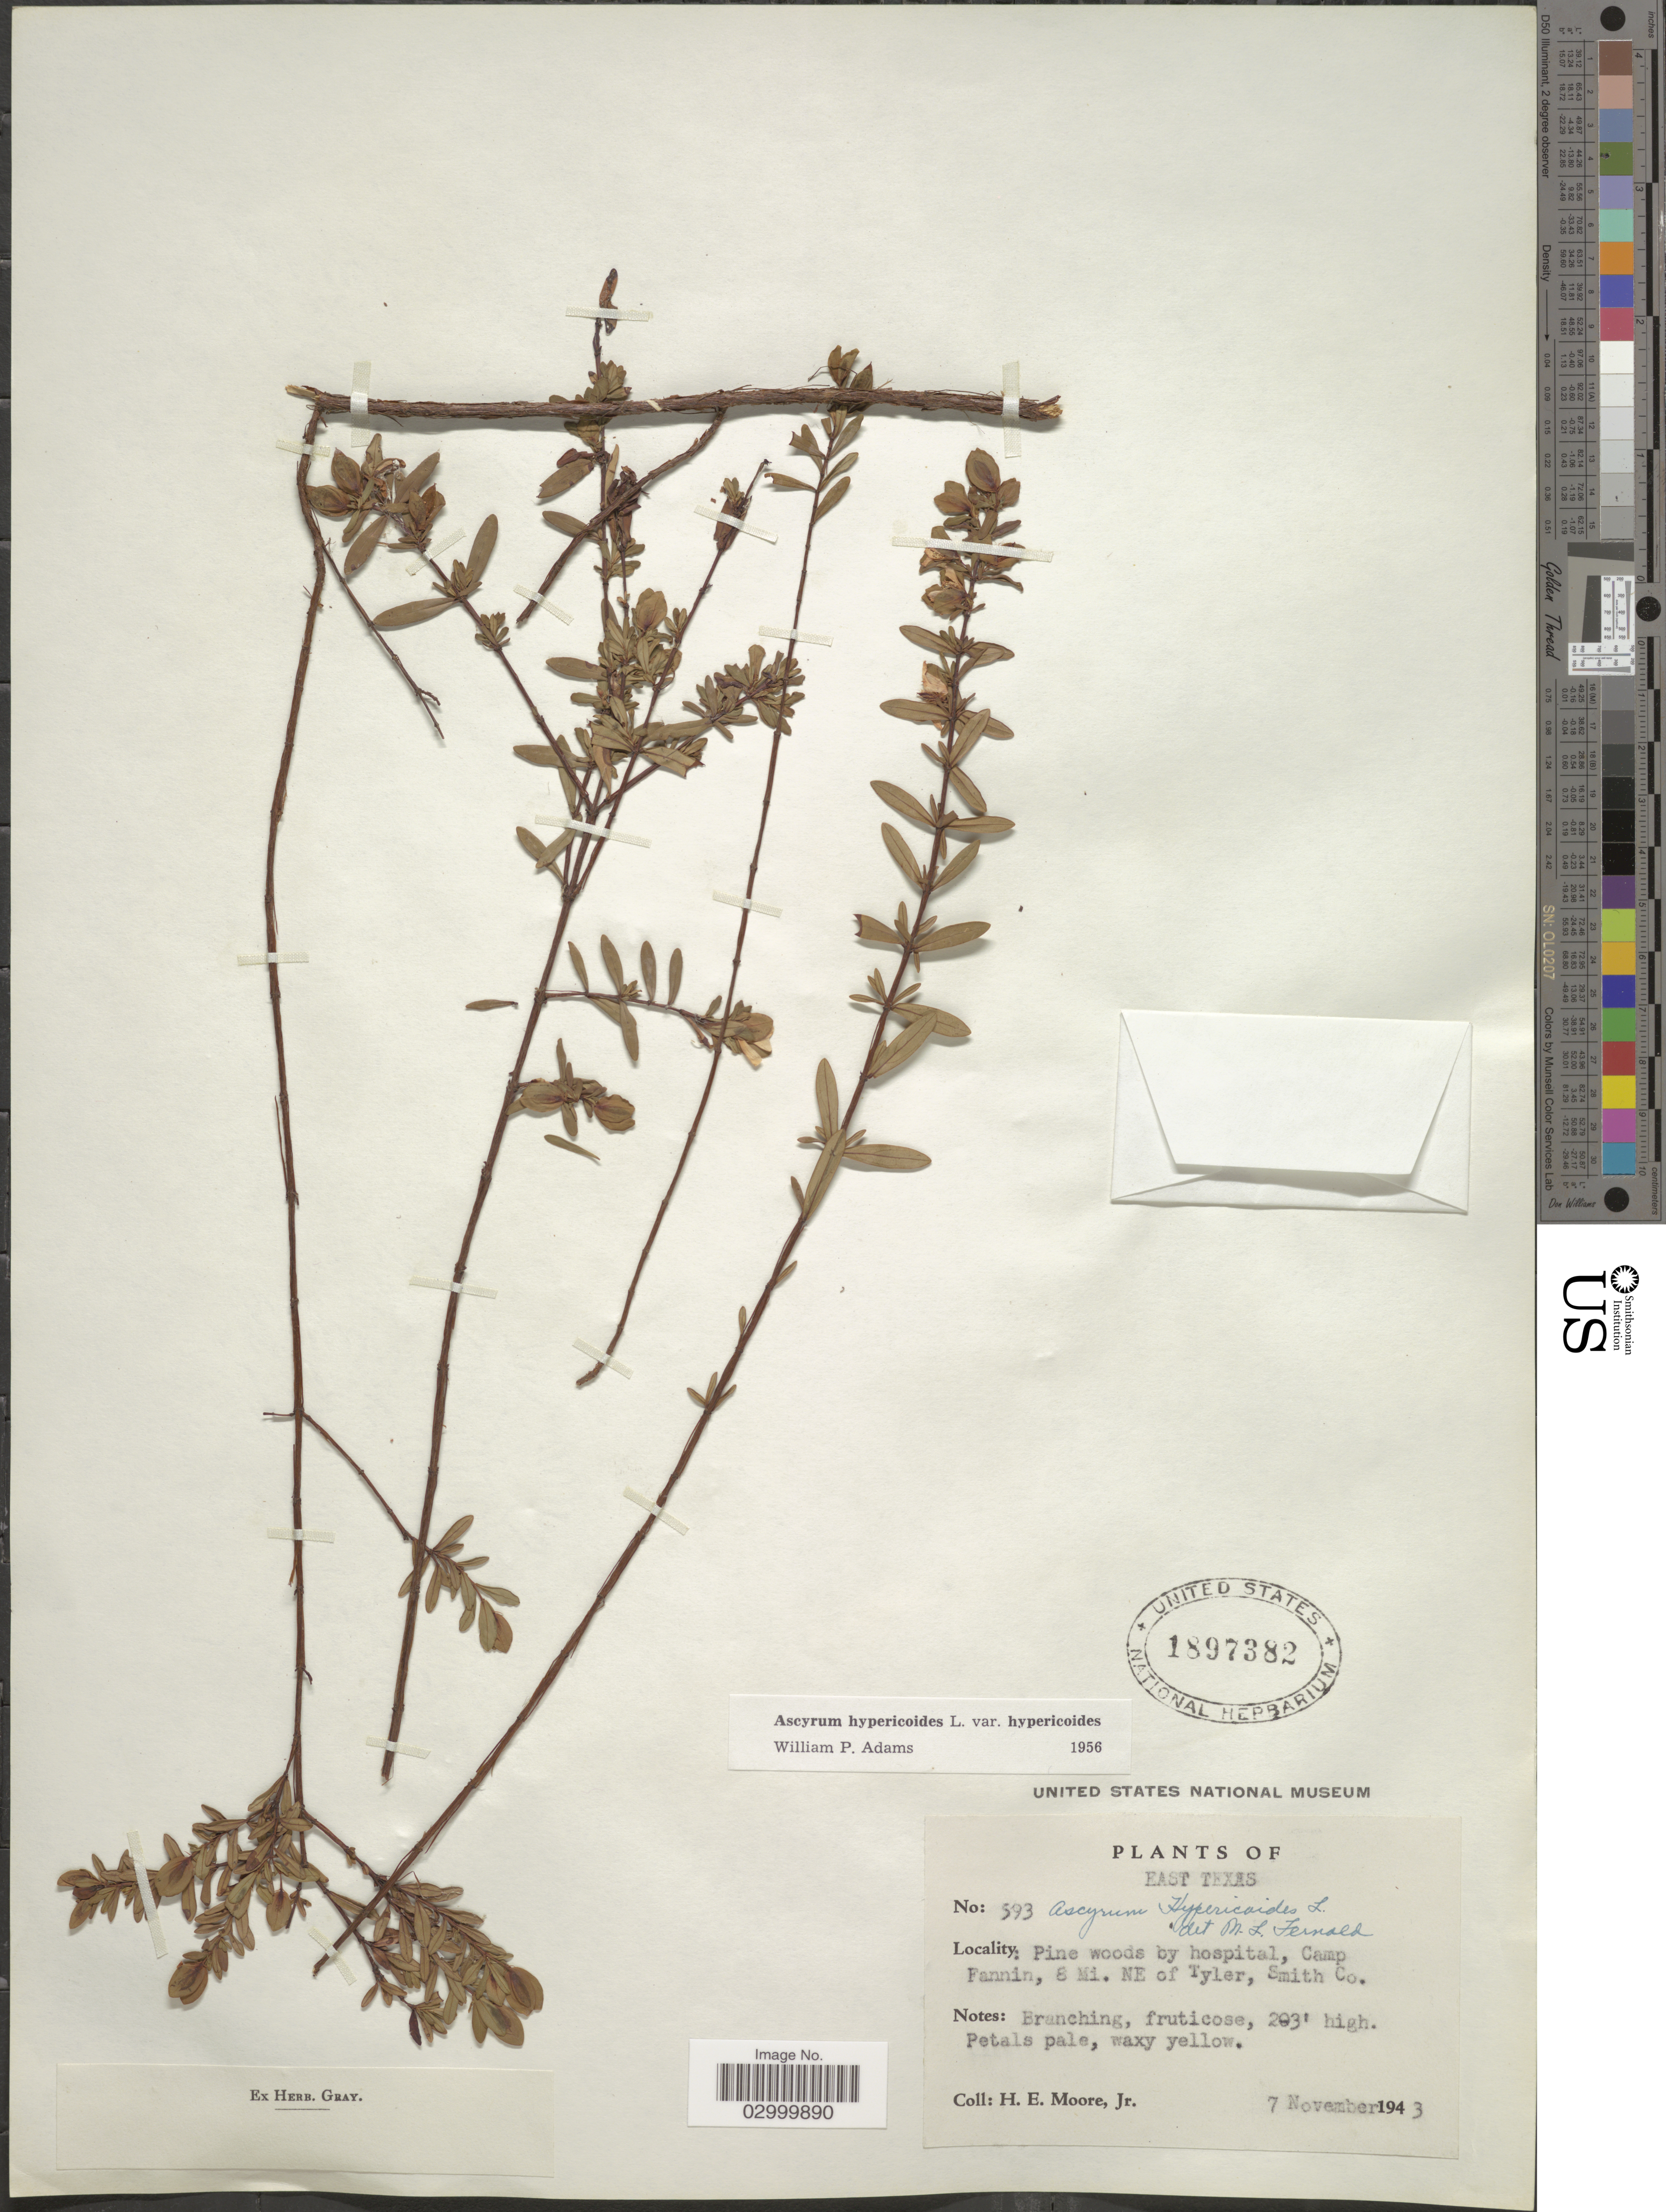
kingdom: Plantae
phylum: Tracheophyta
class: Magnoliopsida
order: Malpighiales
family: Hypericaceae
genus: Hypericum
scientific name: Hypericum hypericoides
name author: (L.) Crantz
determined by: Strong, Mark T., (BOT), Smithsonian Institution - National Museum of Natural History (UNITED STATES)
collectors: H. Moore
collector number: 593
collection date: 1943-11-07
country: United States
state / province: Texas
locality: East Texas. Pine woods by hospital, Camp Fannin, 8 Mi. NE of Tyler, Smith Co.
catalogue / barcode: US 1897382